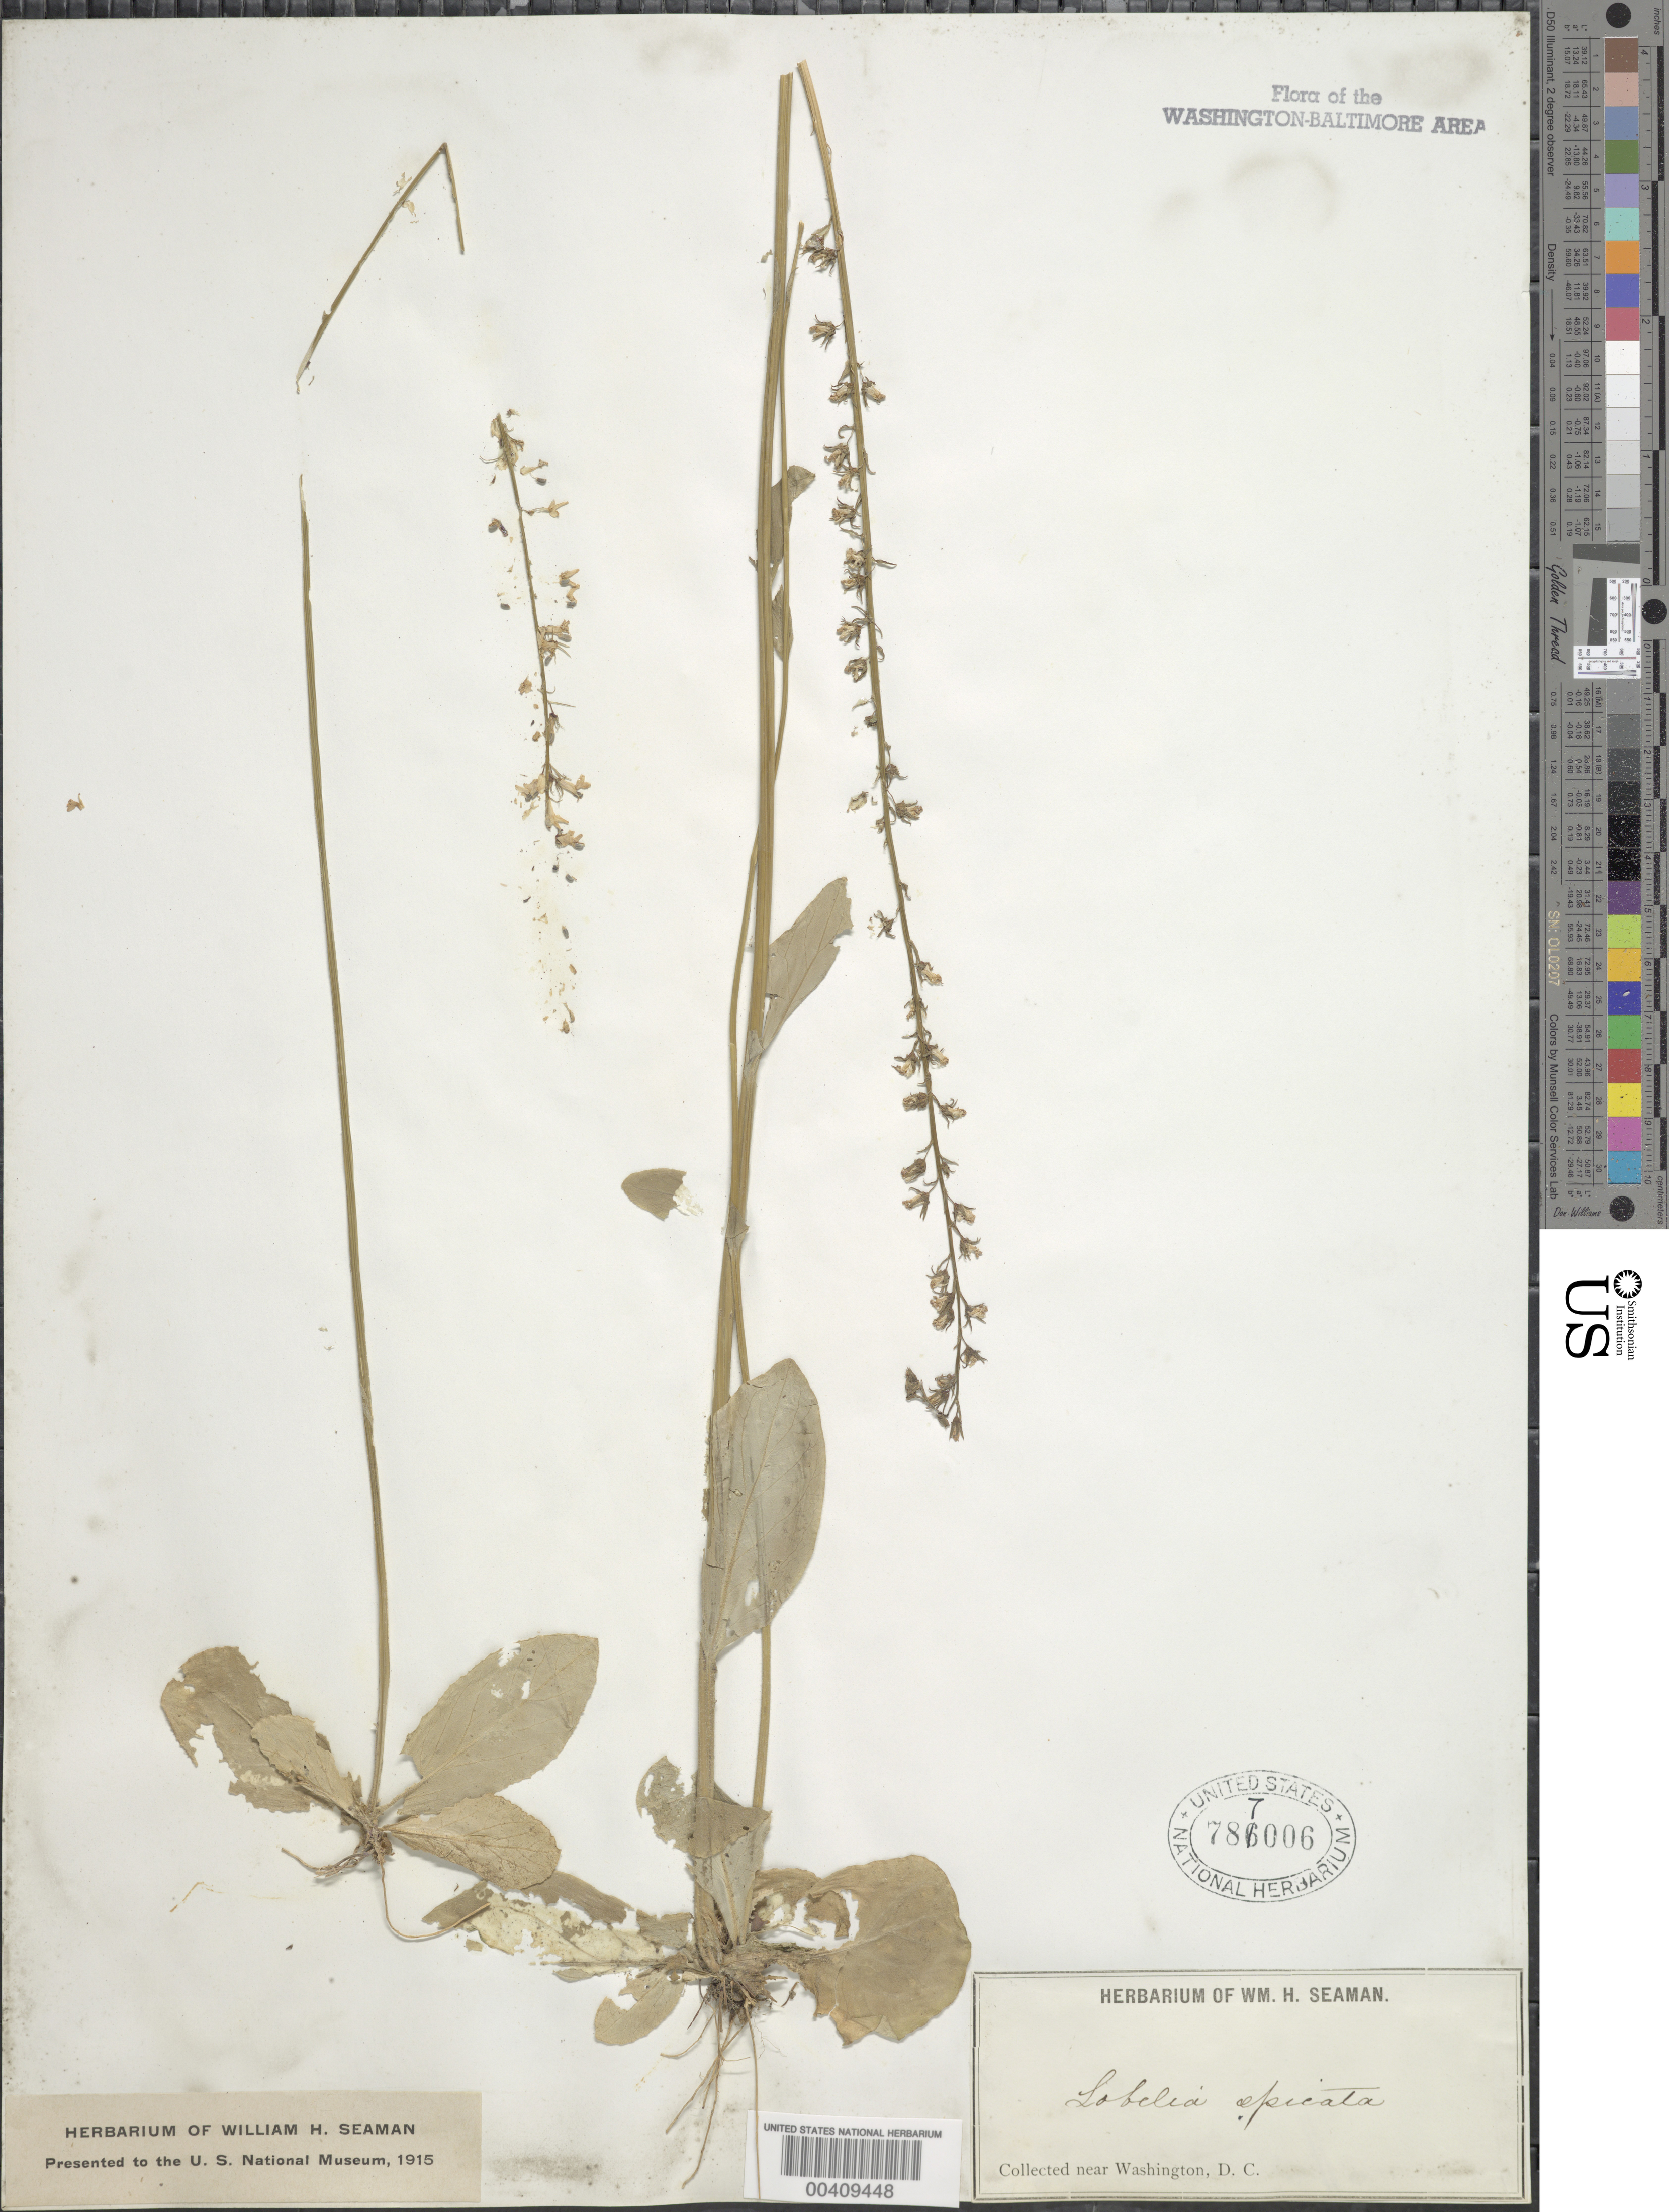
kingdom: Plantae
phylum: Tracheophyta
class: Magnoliopsida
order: Asterales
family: Campanulaceae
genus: Lobelia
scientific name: Lobelia spicata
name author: Lam.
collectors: W. Seaman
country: United States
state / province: District of Columbia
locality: Washington DC Area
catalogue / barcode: US 787006